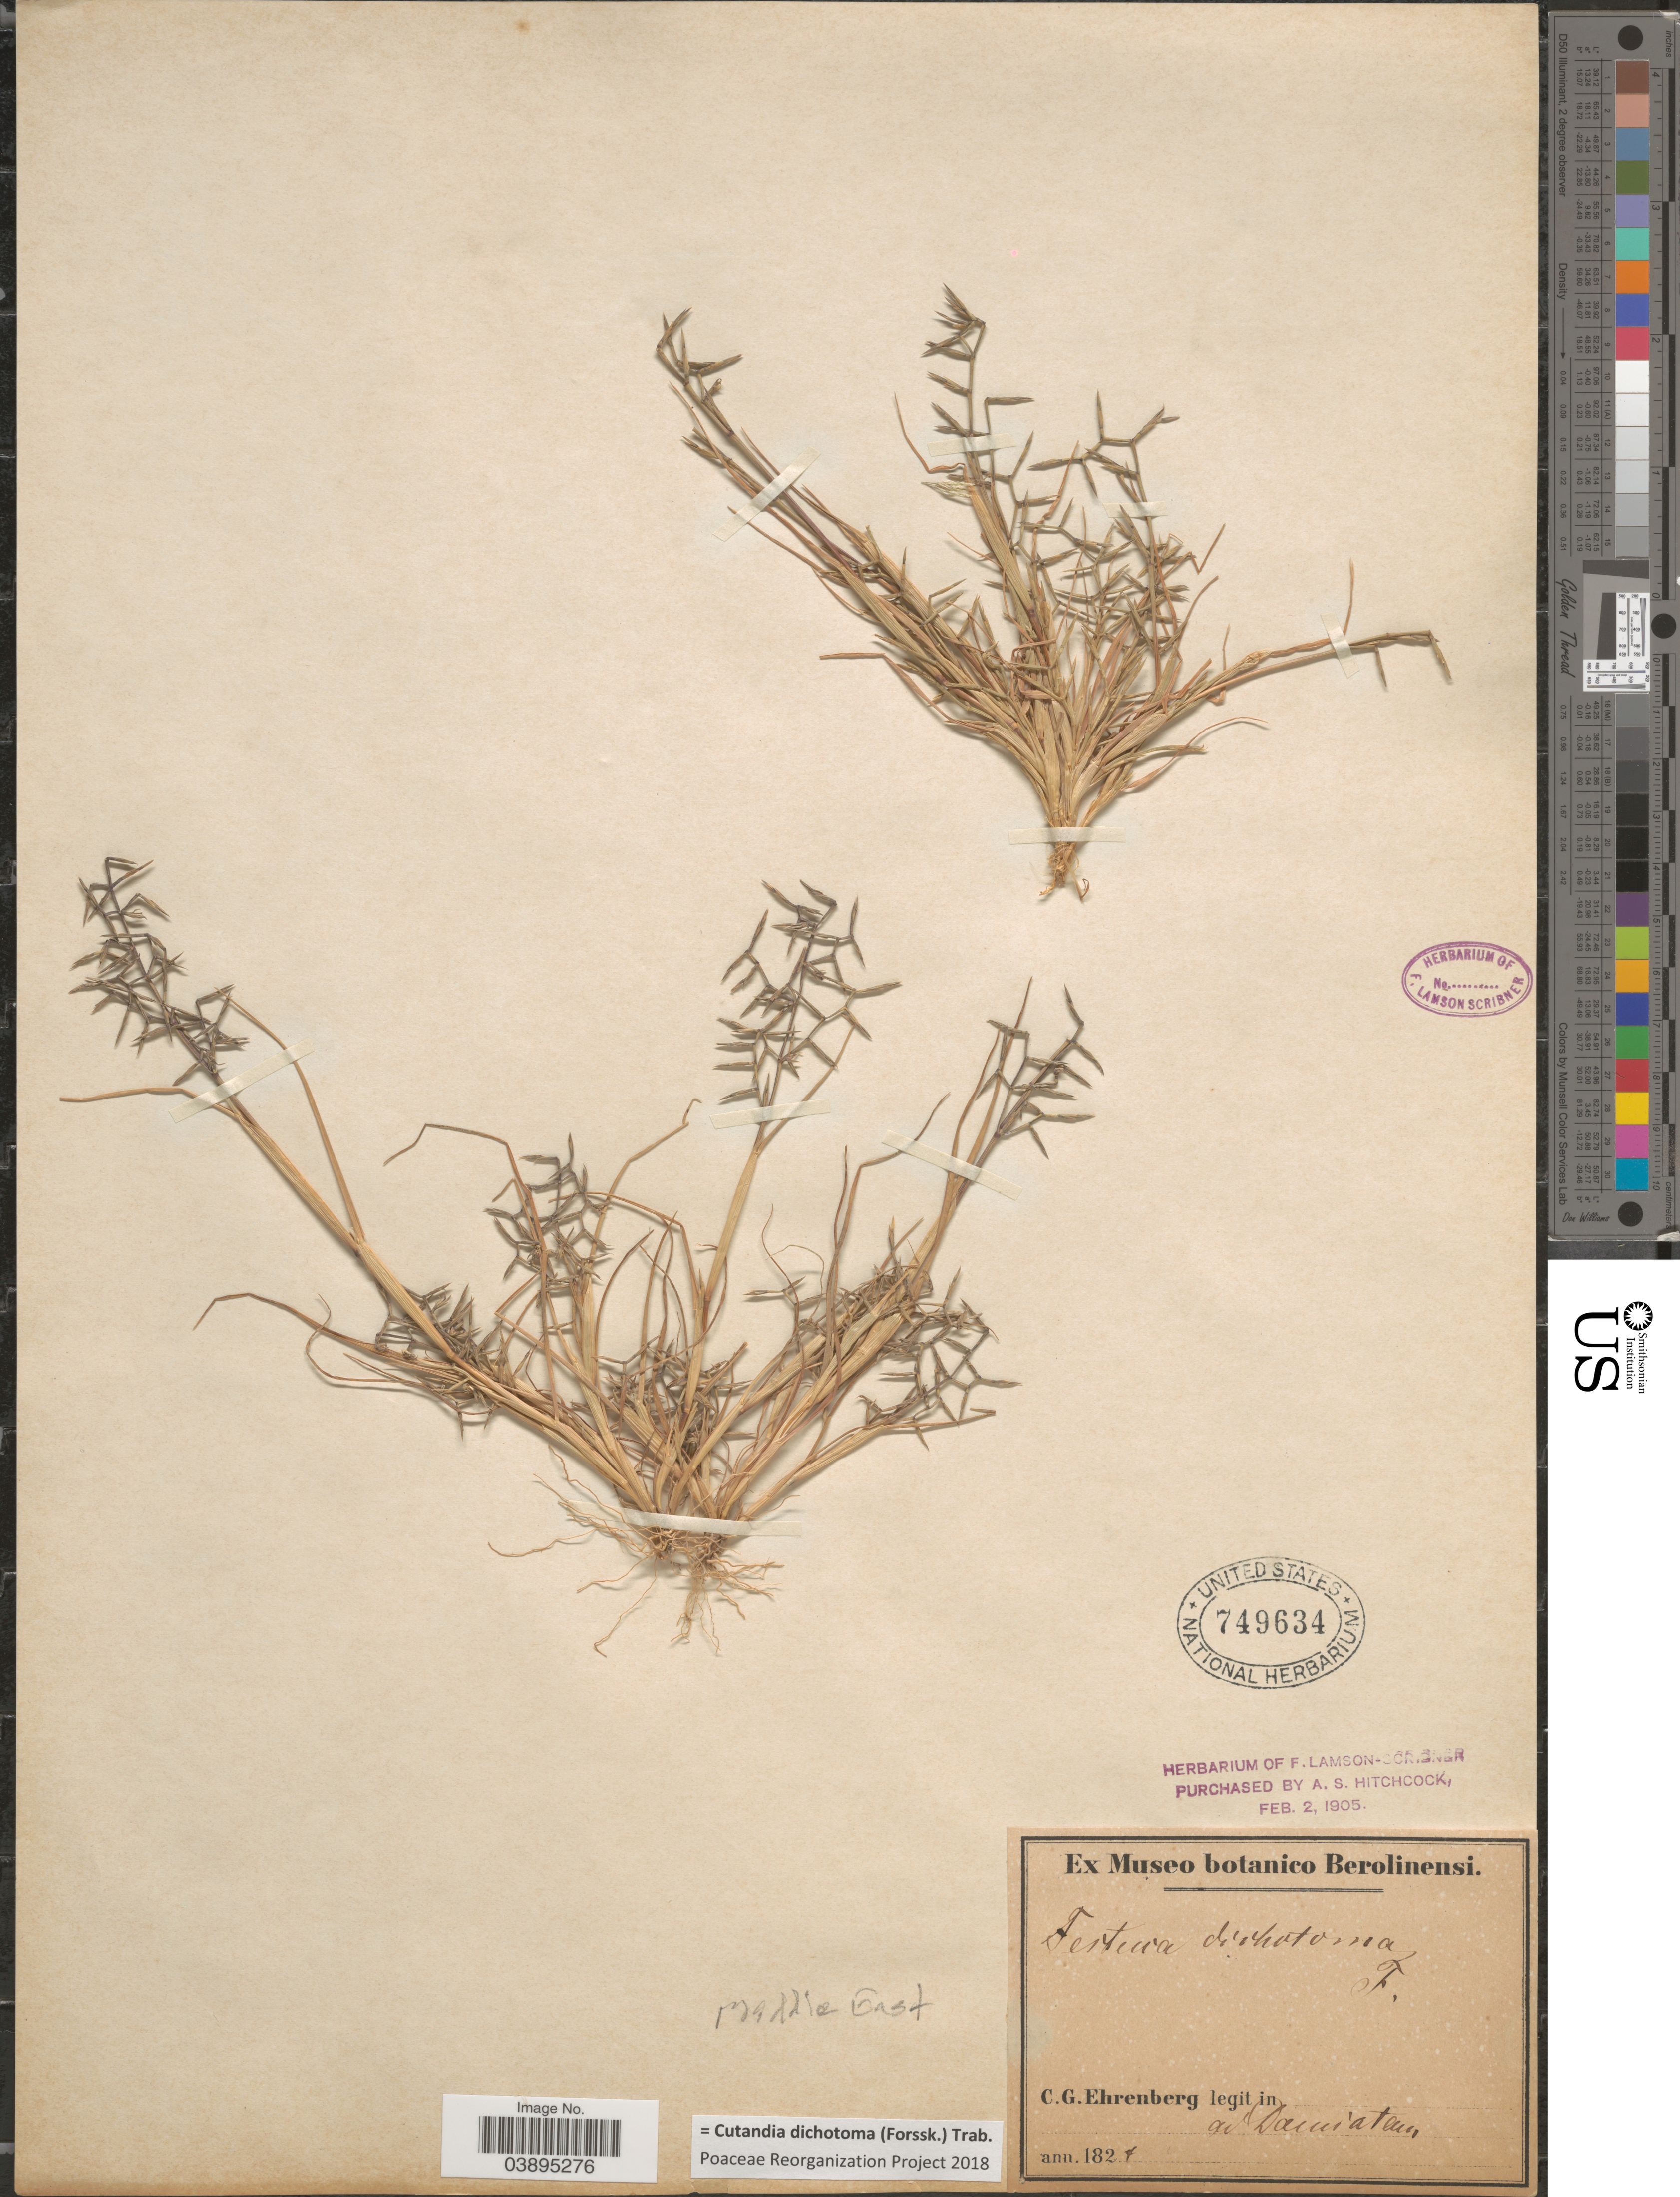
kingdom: Plantae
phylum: Tracheophyta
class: Liliopsida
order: Poales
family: Poaceae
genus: Cutandia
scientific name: Cutandia dichotoma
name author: (Forssk.) Trab.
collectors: C. Ehrenberg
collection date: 1824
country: Egypt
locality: Middle East. Ad Damiatam.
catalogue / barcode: US 749634